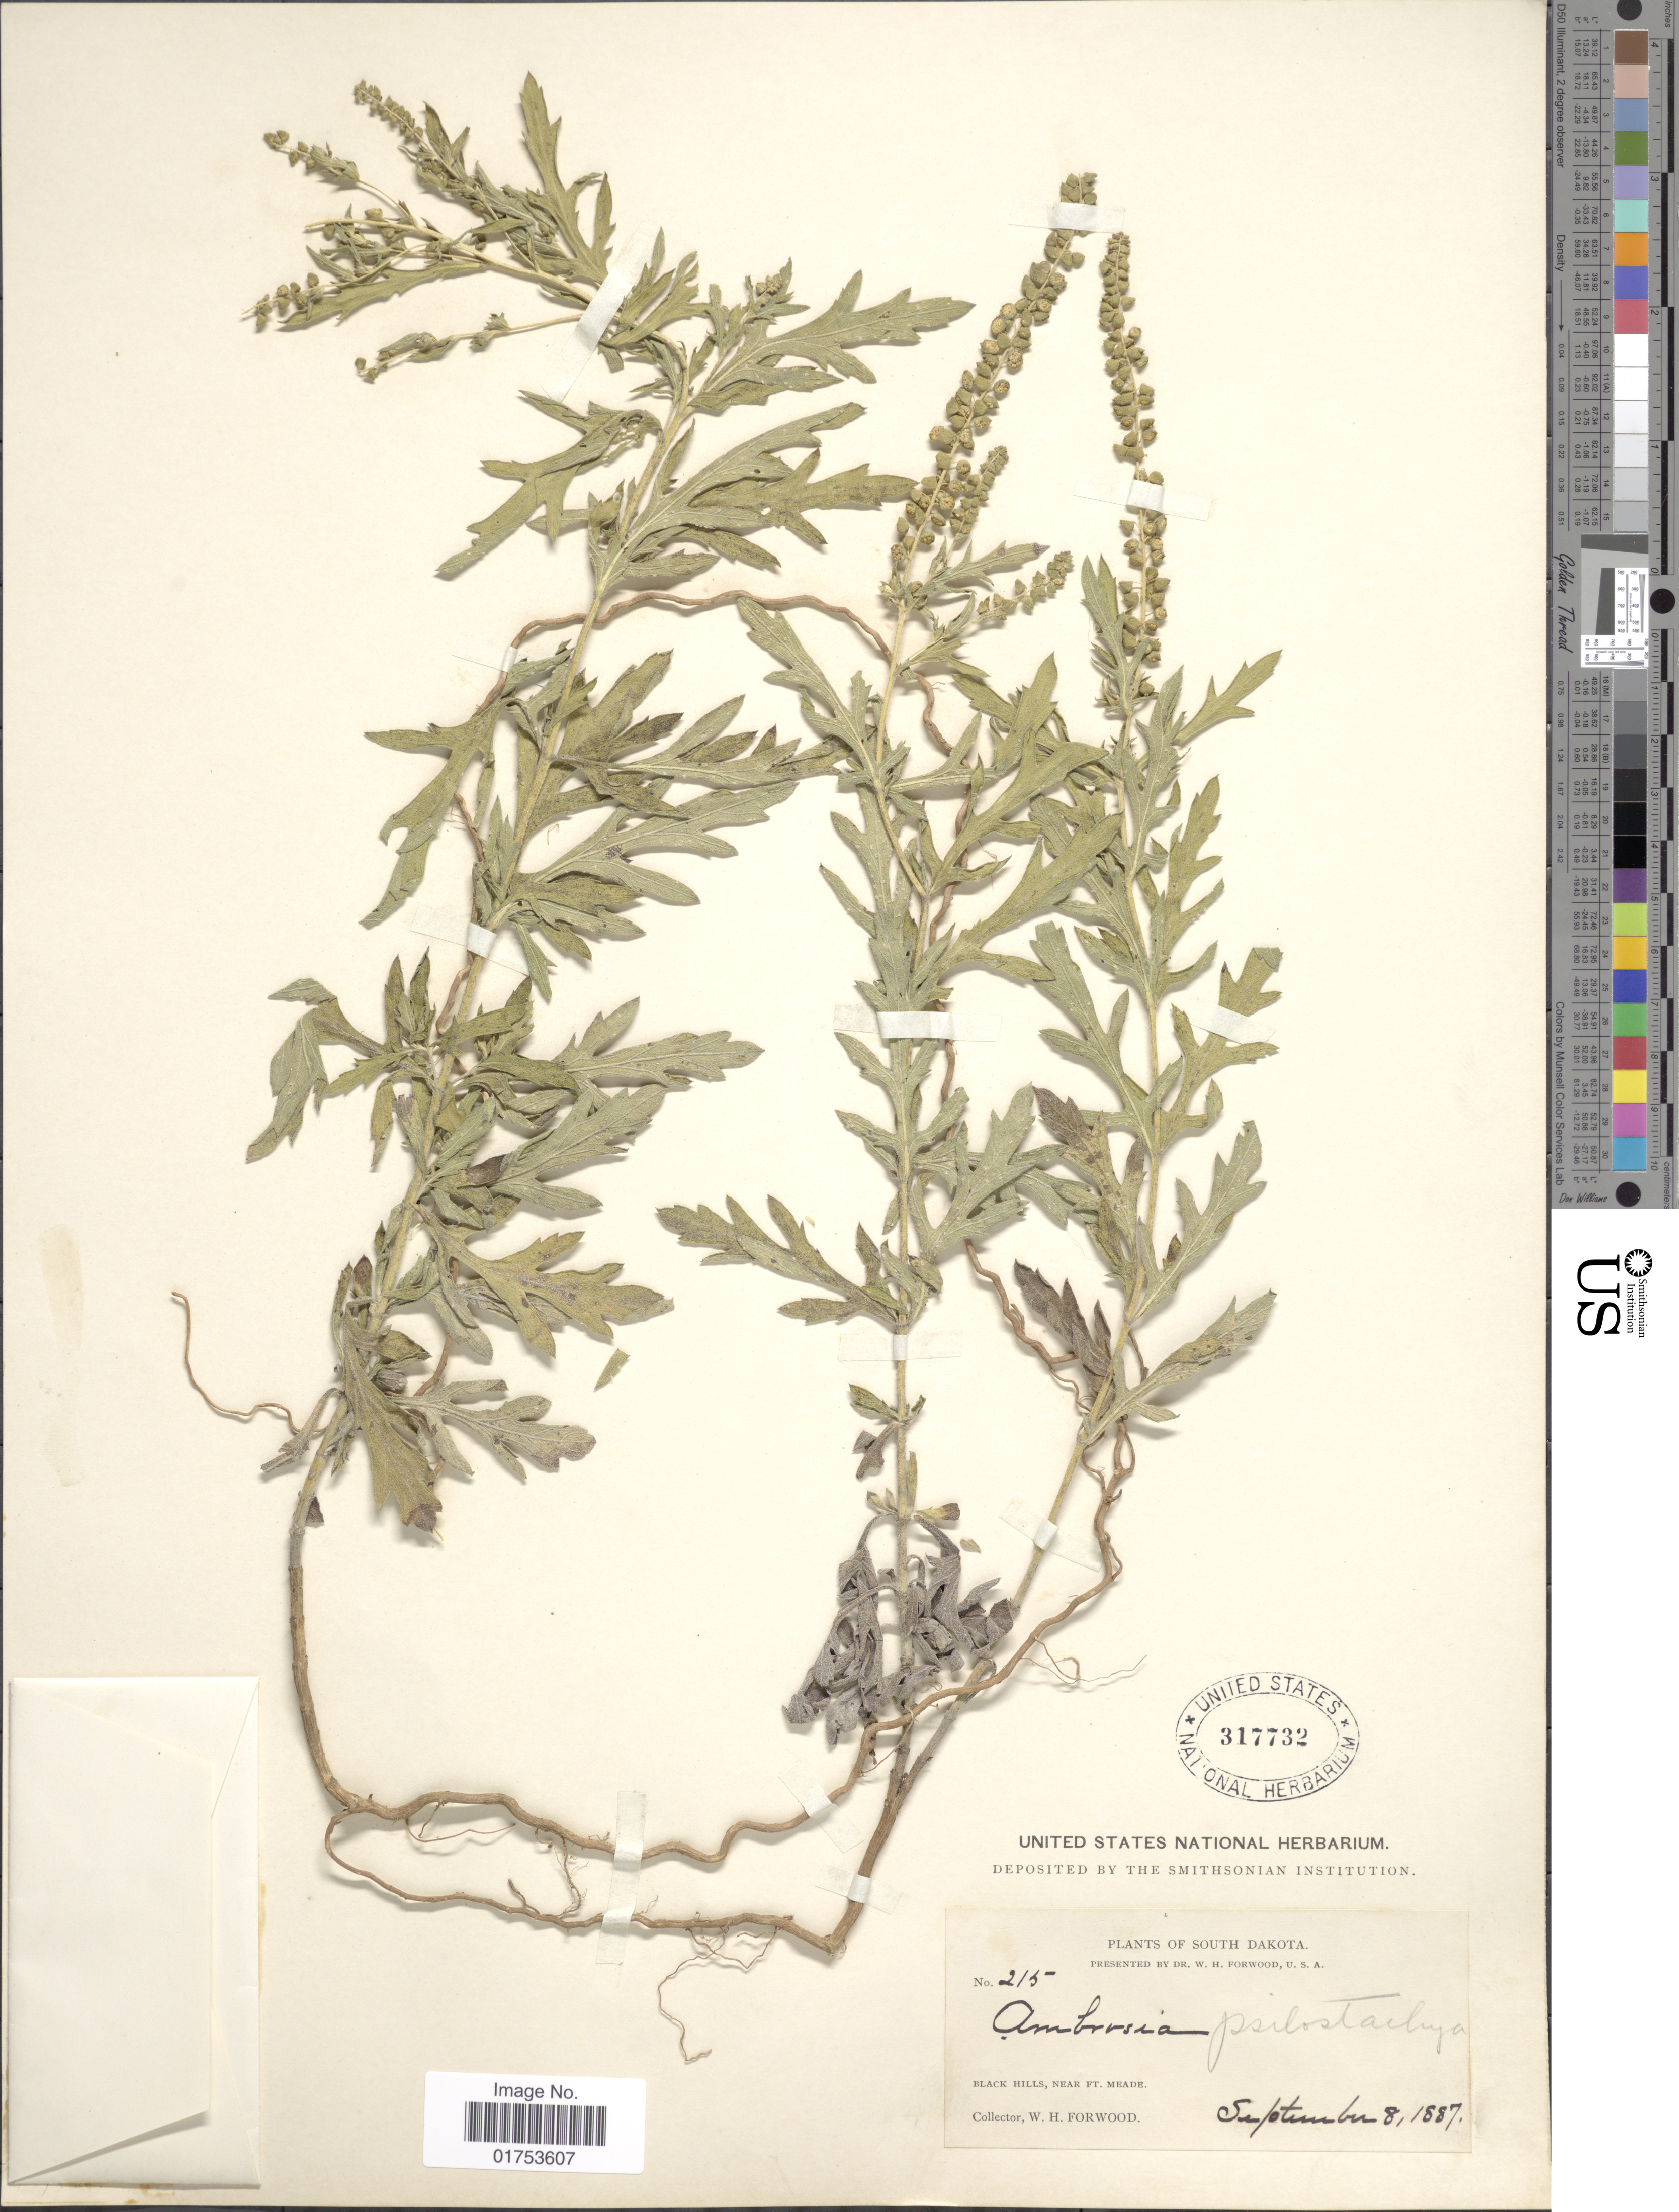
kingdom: Plantae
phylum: Tracheophyta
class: Magnoliopsida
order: Asterales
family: Asteraceae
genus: Ambrosia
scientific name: Ambrosia psilostachya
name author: DC.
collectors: W. Forwood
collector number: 215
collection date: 1887-09-08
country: United States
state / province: South Dakota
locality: Black Hills, Near Ft. Meade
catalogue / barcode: US 317732